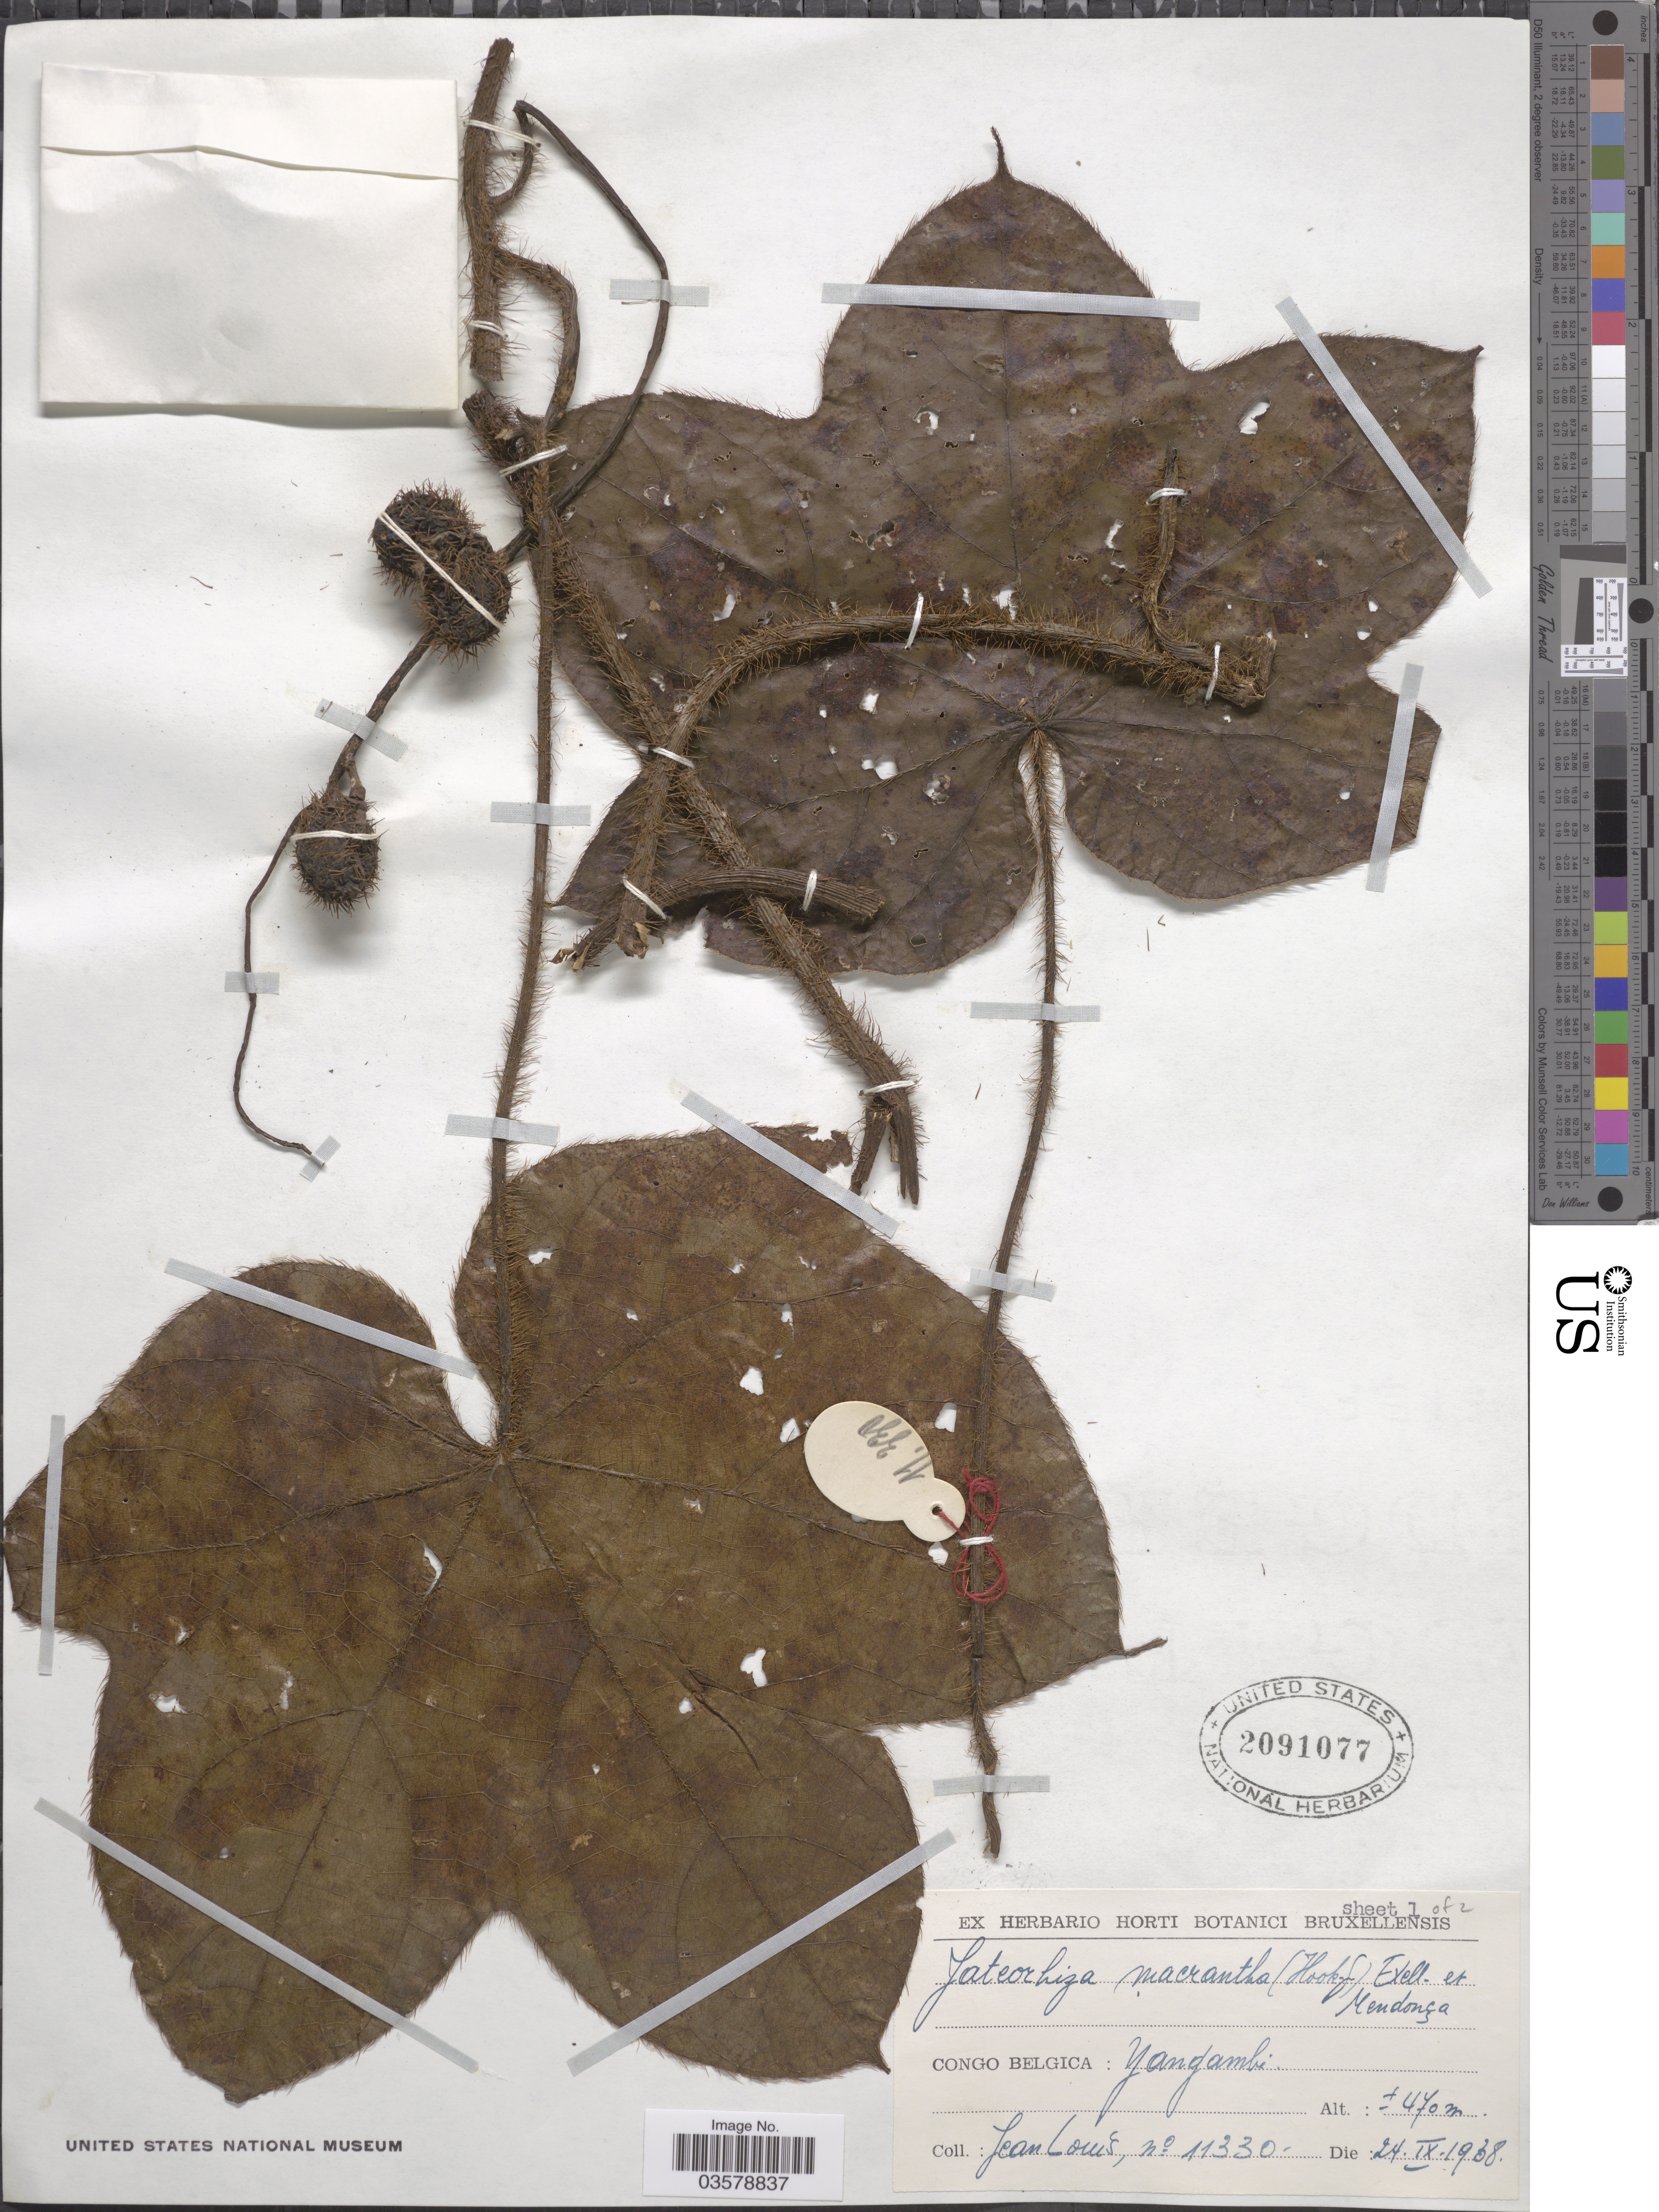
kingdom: Plantae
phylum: Tracheophyta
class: Magnoliopsida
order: Ranunculales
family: Menispermaceae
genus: Jateorhiza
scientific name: Jateorhiza macrantha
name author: (Hook. f.) Exell & Mendonça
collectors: J. Louis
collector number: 11330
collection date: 1938-09-24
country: Congo, Democratic Republic of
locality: Congo Belgica: Yangambi.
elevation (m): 470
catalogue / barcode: US 2091077